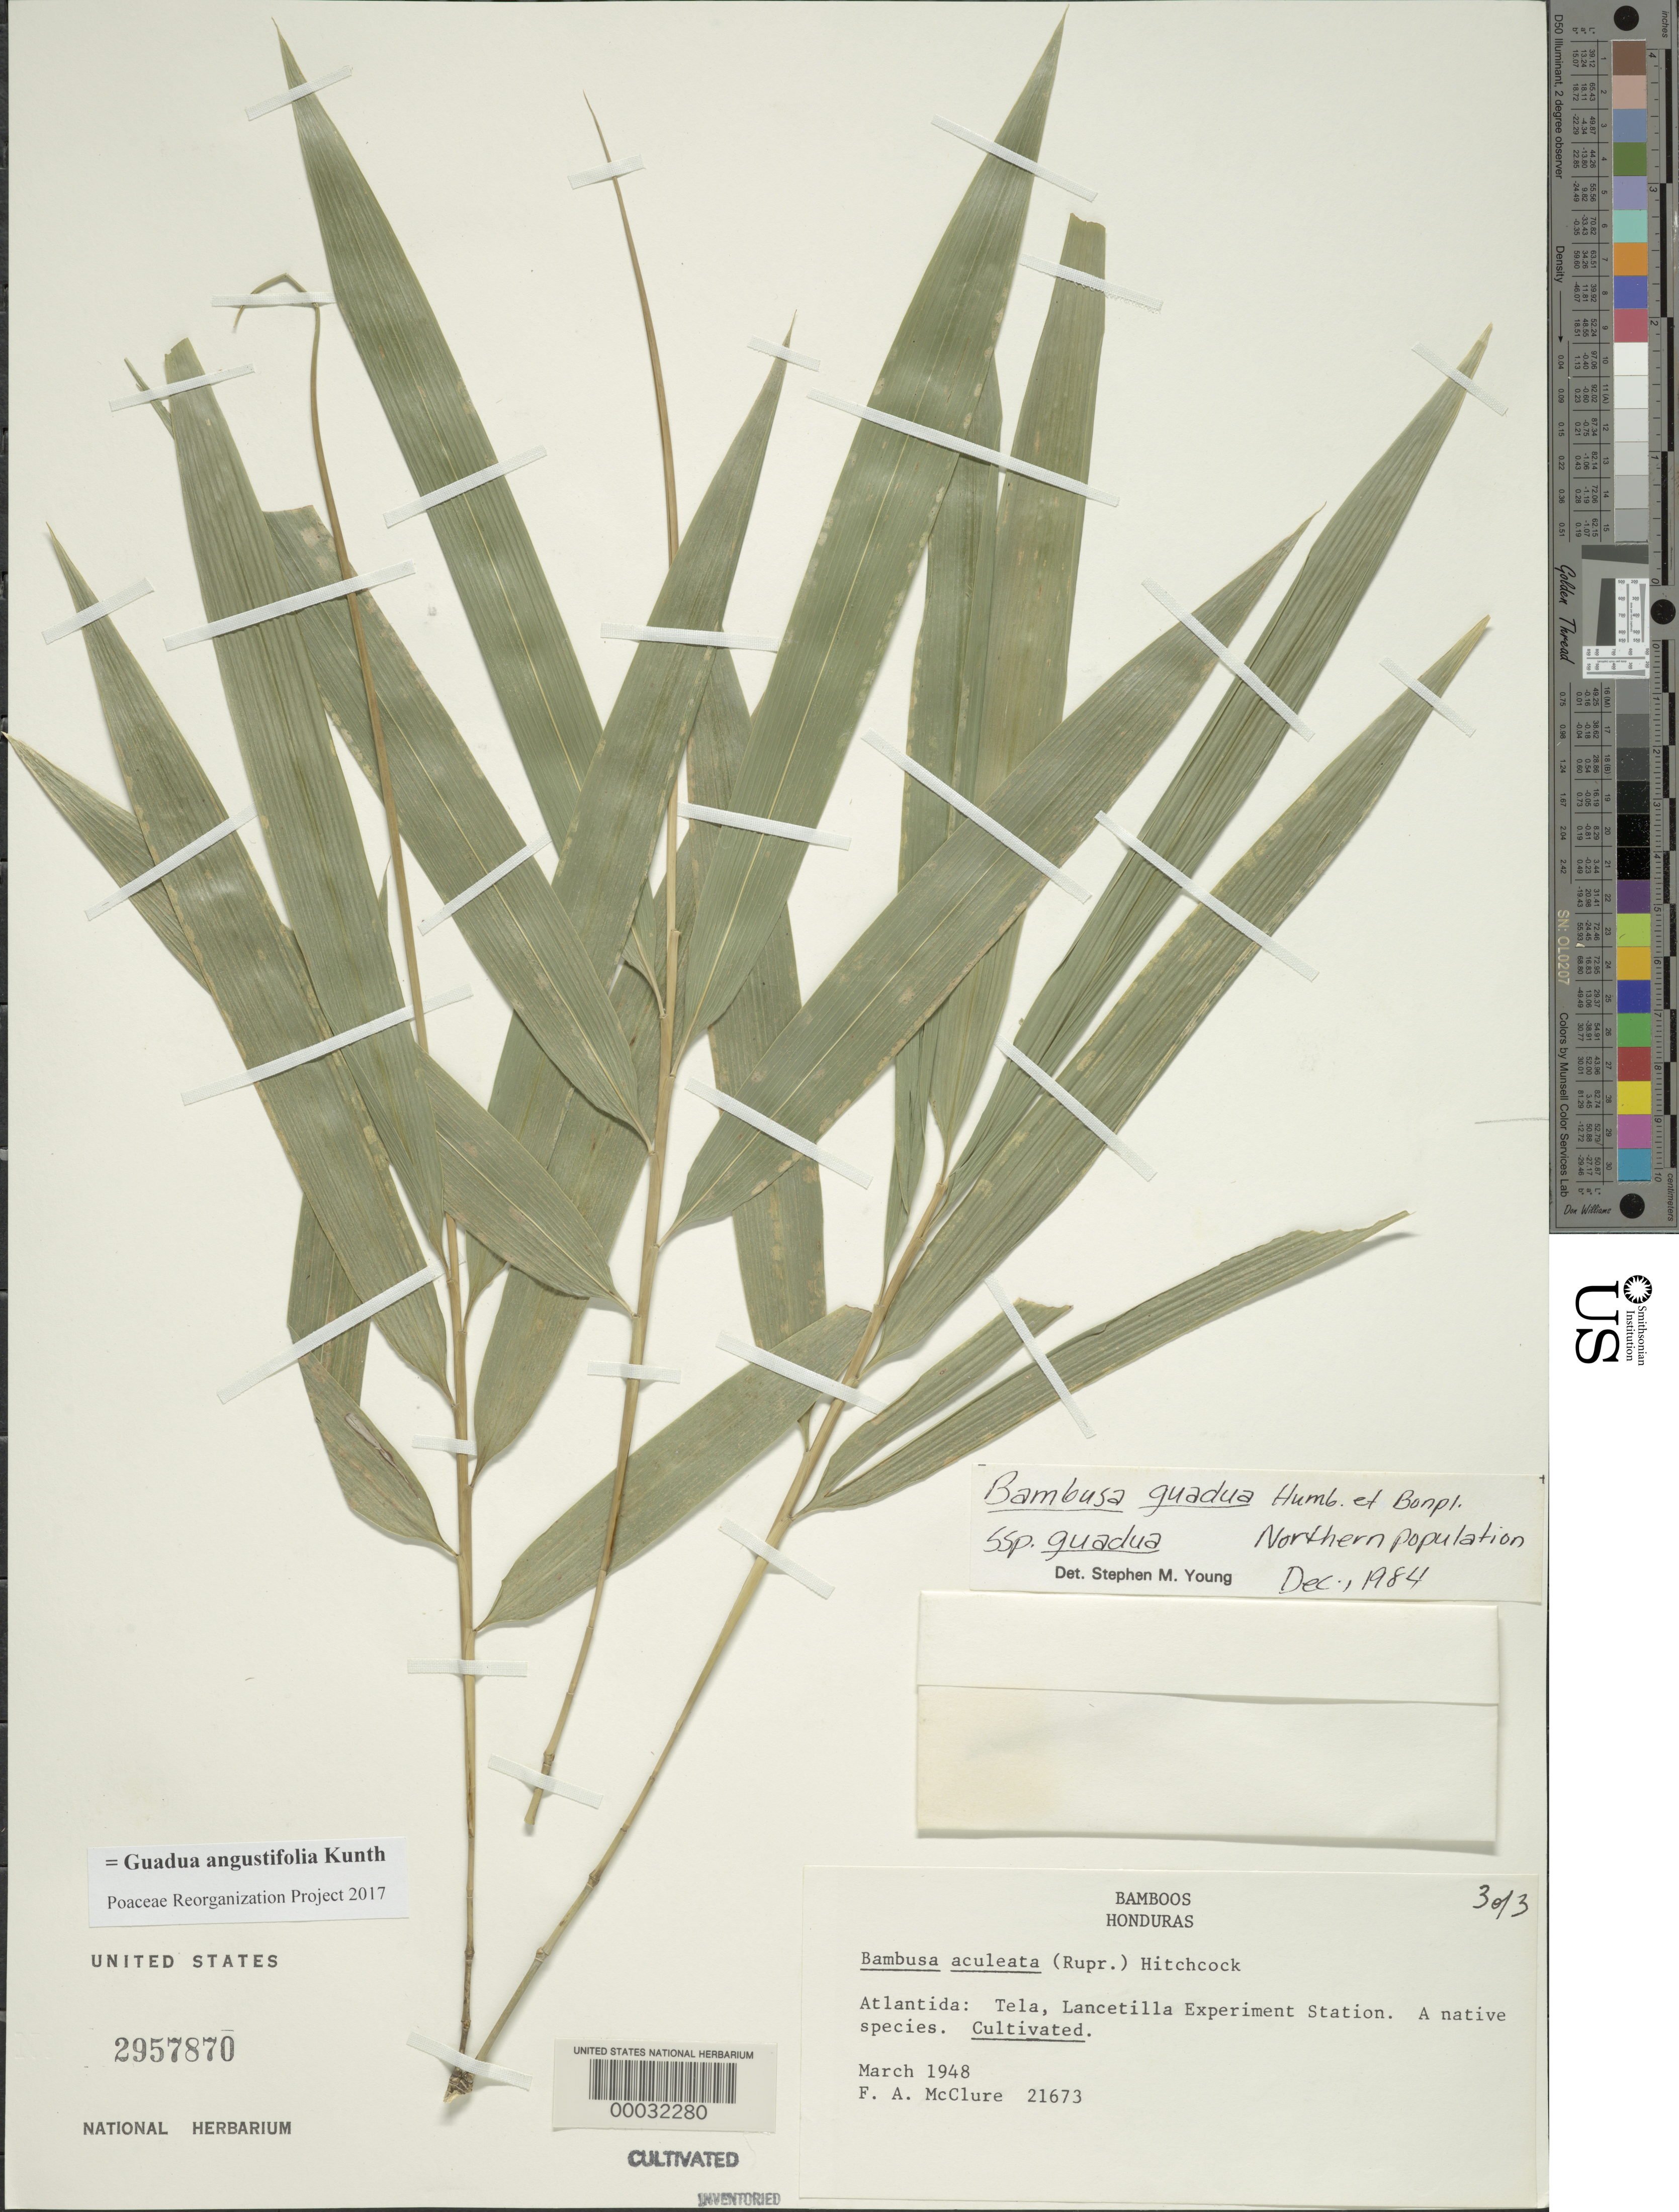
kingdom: Plantae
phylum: Tracheophyta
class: Liliopsida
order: Poales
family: Poaceae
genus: Guadua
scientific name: Guadua angustifolia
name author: Kunth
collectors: F. A. McClure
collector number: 21673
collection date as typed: Mar 1948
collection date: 1948-03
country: Honduras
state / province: Atlántida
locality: Tela, Lancetilla Experiment Station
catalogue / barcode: US 2957870